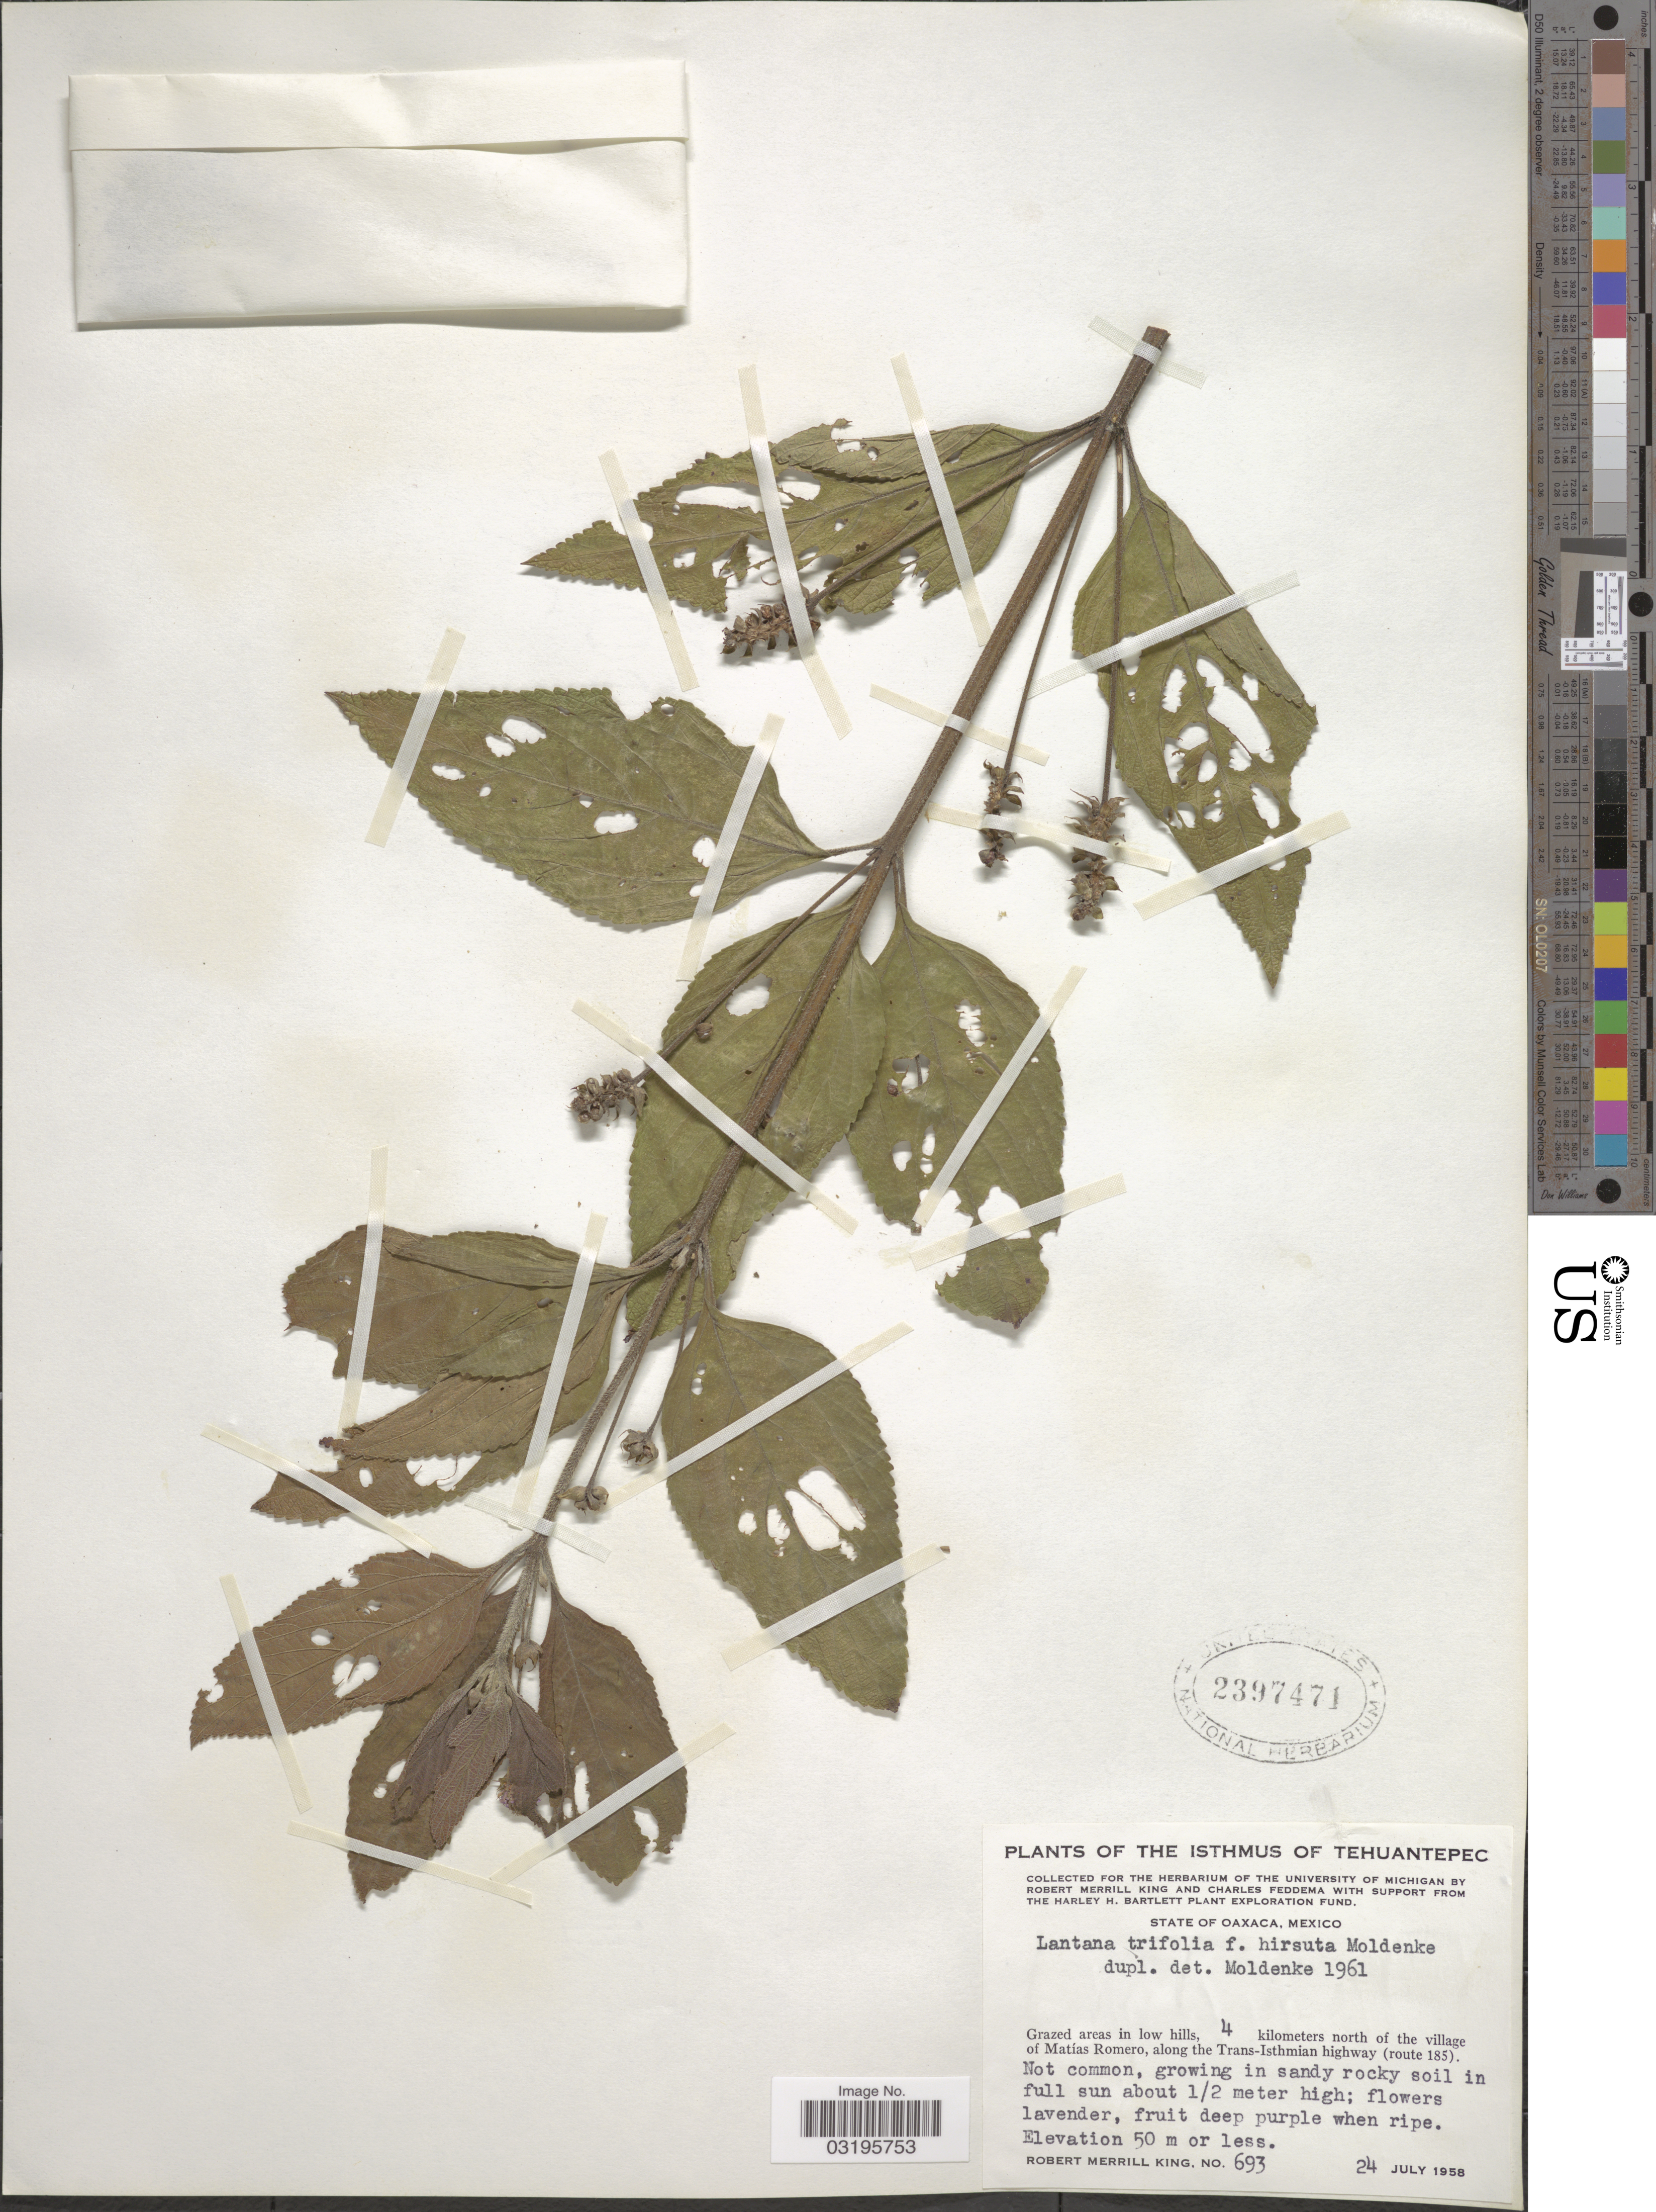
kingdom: Plantae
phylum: Tracheophyta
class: Magnoliopsida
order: Lamiales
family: Verbenaceae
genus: Lantana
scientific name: Lantana trifolia f. hirsuta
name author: Moldenke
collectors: R. M. King & C. Feddema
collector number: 693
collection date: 1958-07-24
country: Mexico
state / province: Oaxaca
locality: Isthmus of Tehuantepec. 4 kilometers north of the village of Matías Romero, along the Trans-Isthmian highway (route 185).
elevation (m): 50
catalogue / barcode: US 2397471